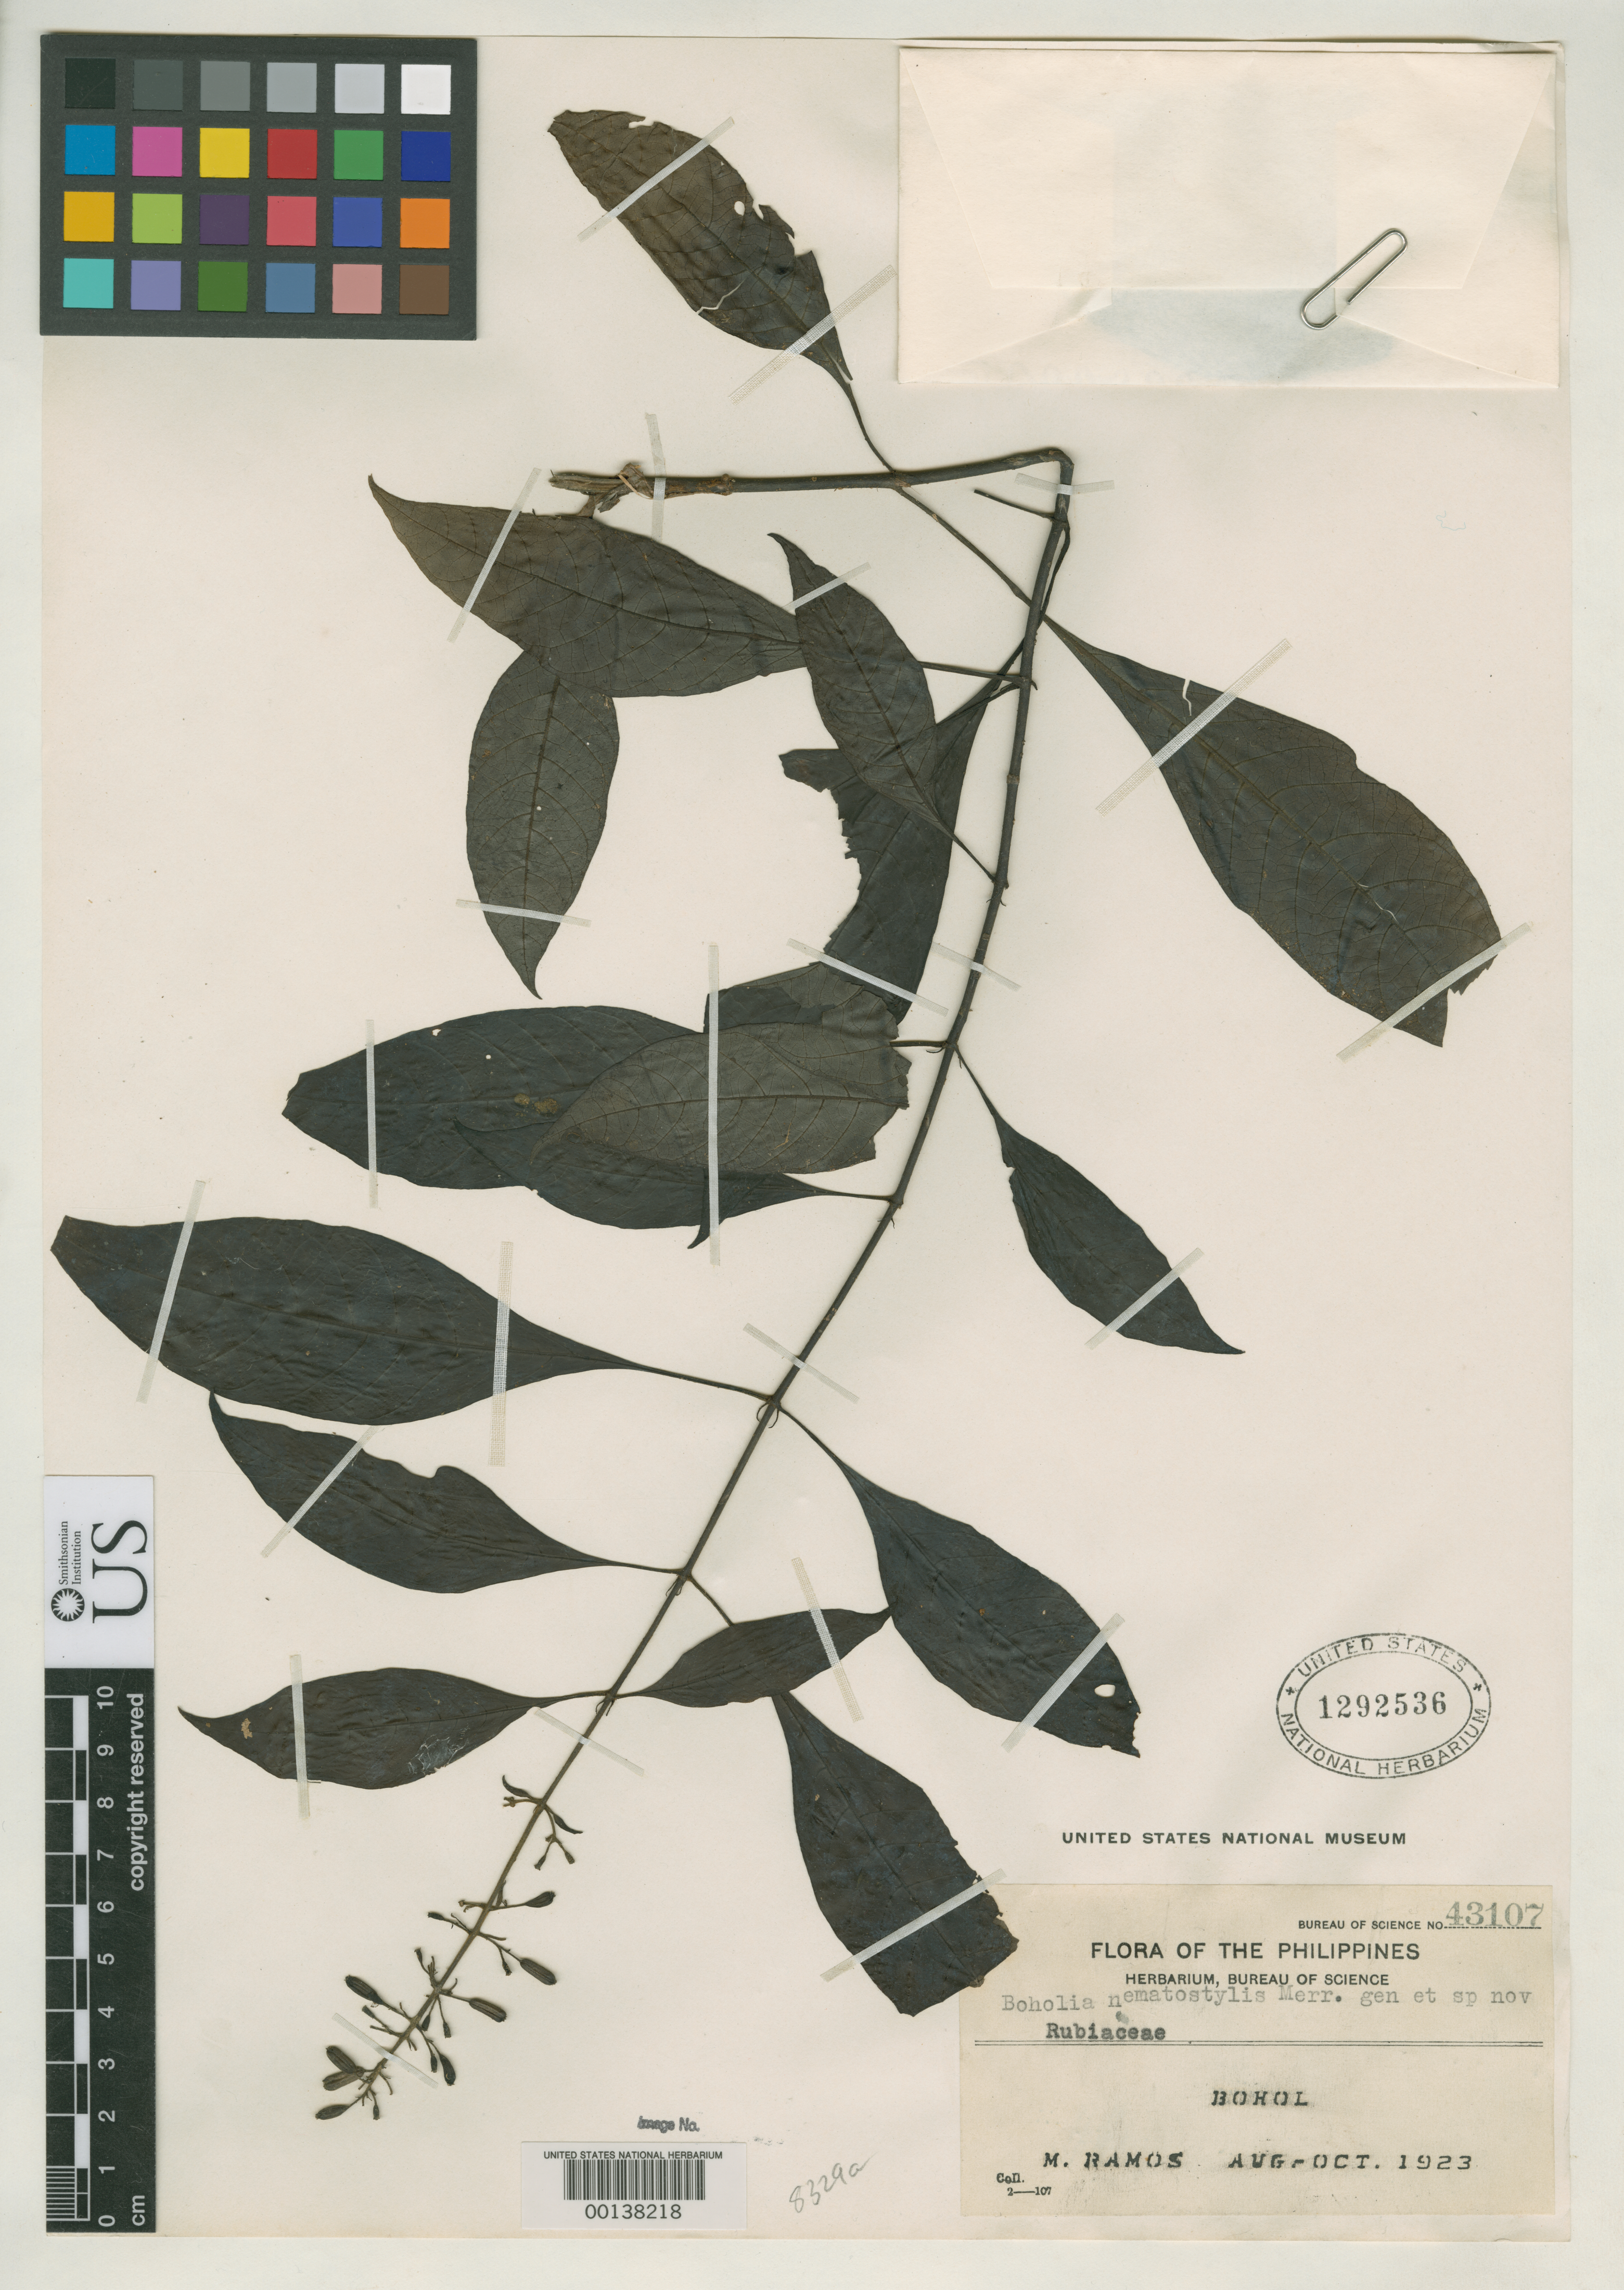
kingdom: Plantae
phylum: Tracheophyta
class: Magnoliopsida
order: Gentianales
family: Rubiaceae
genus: Boholia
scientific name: Boholia nematostylis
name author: Merr.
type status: Isotype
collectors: M. Ramos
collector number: Bur. Sci. 43107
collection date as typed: Aug 1923 to -- Oct 1923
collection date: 1923-08/1923-10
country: Philippines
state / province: Central Visayas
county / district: Bohol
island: Bohol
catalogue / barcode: US 1292536